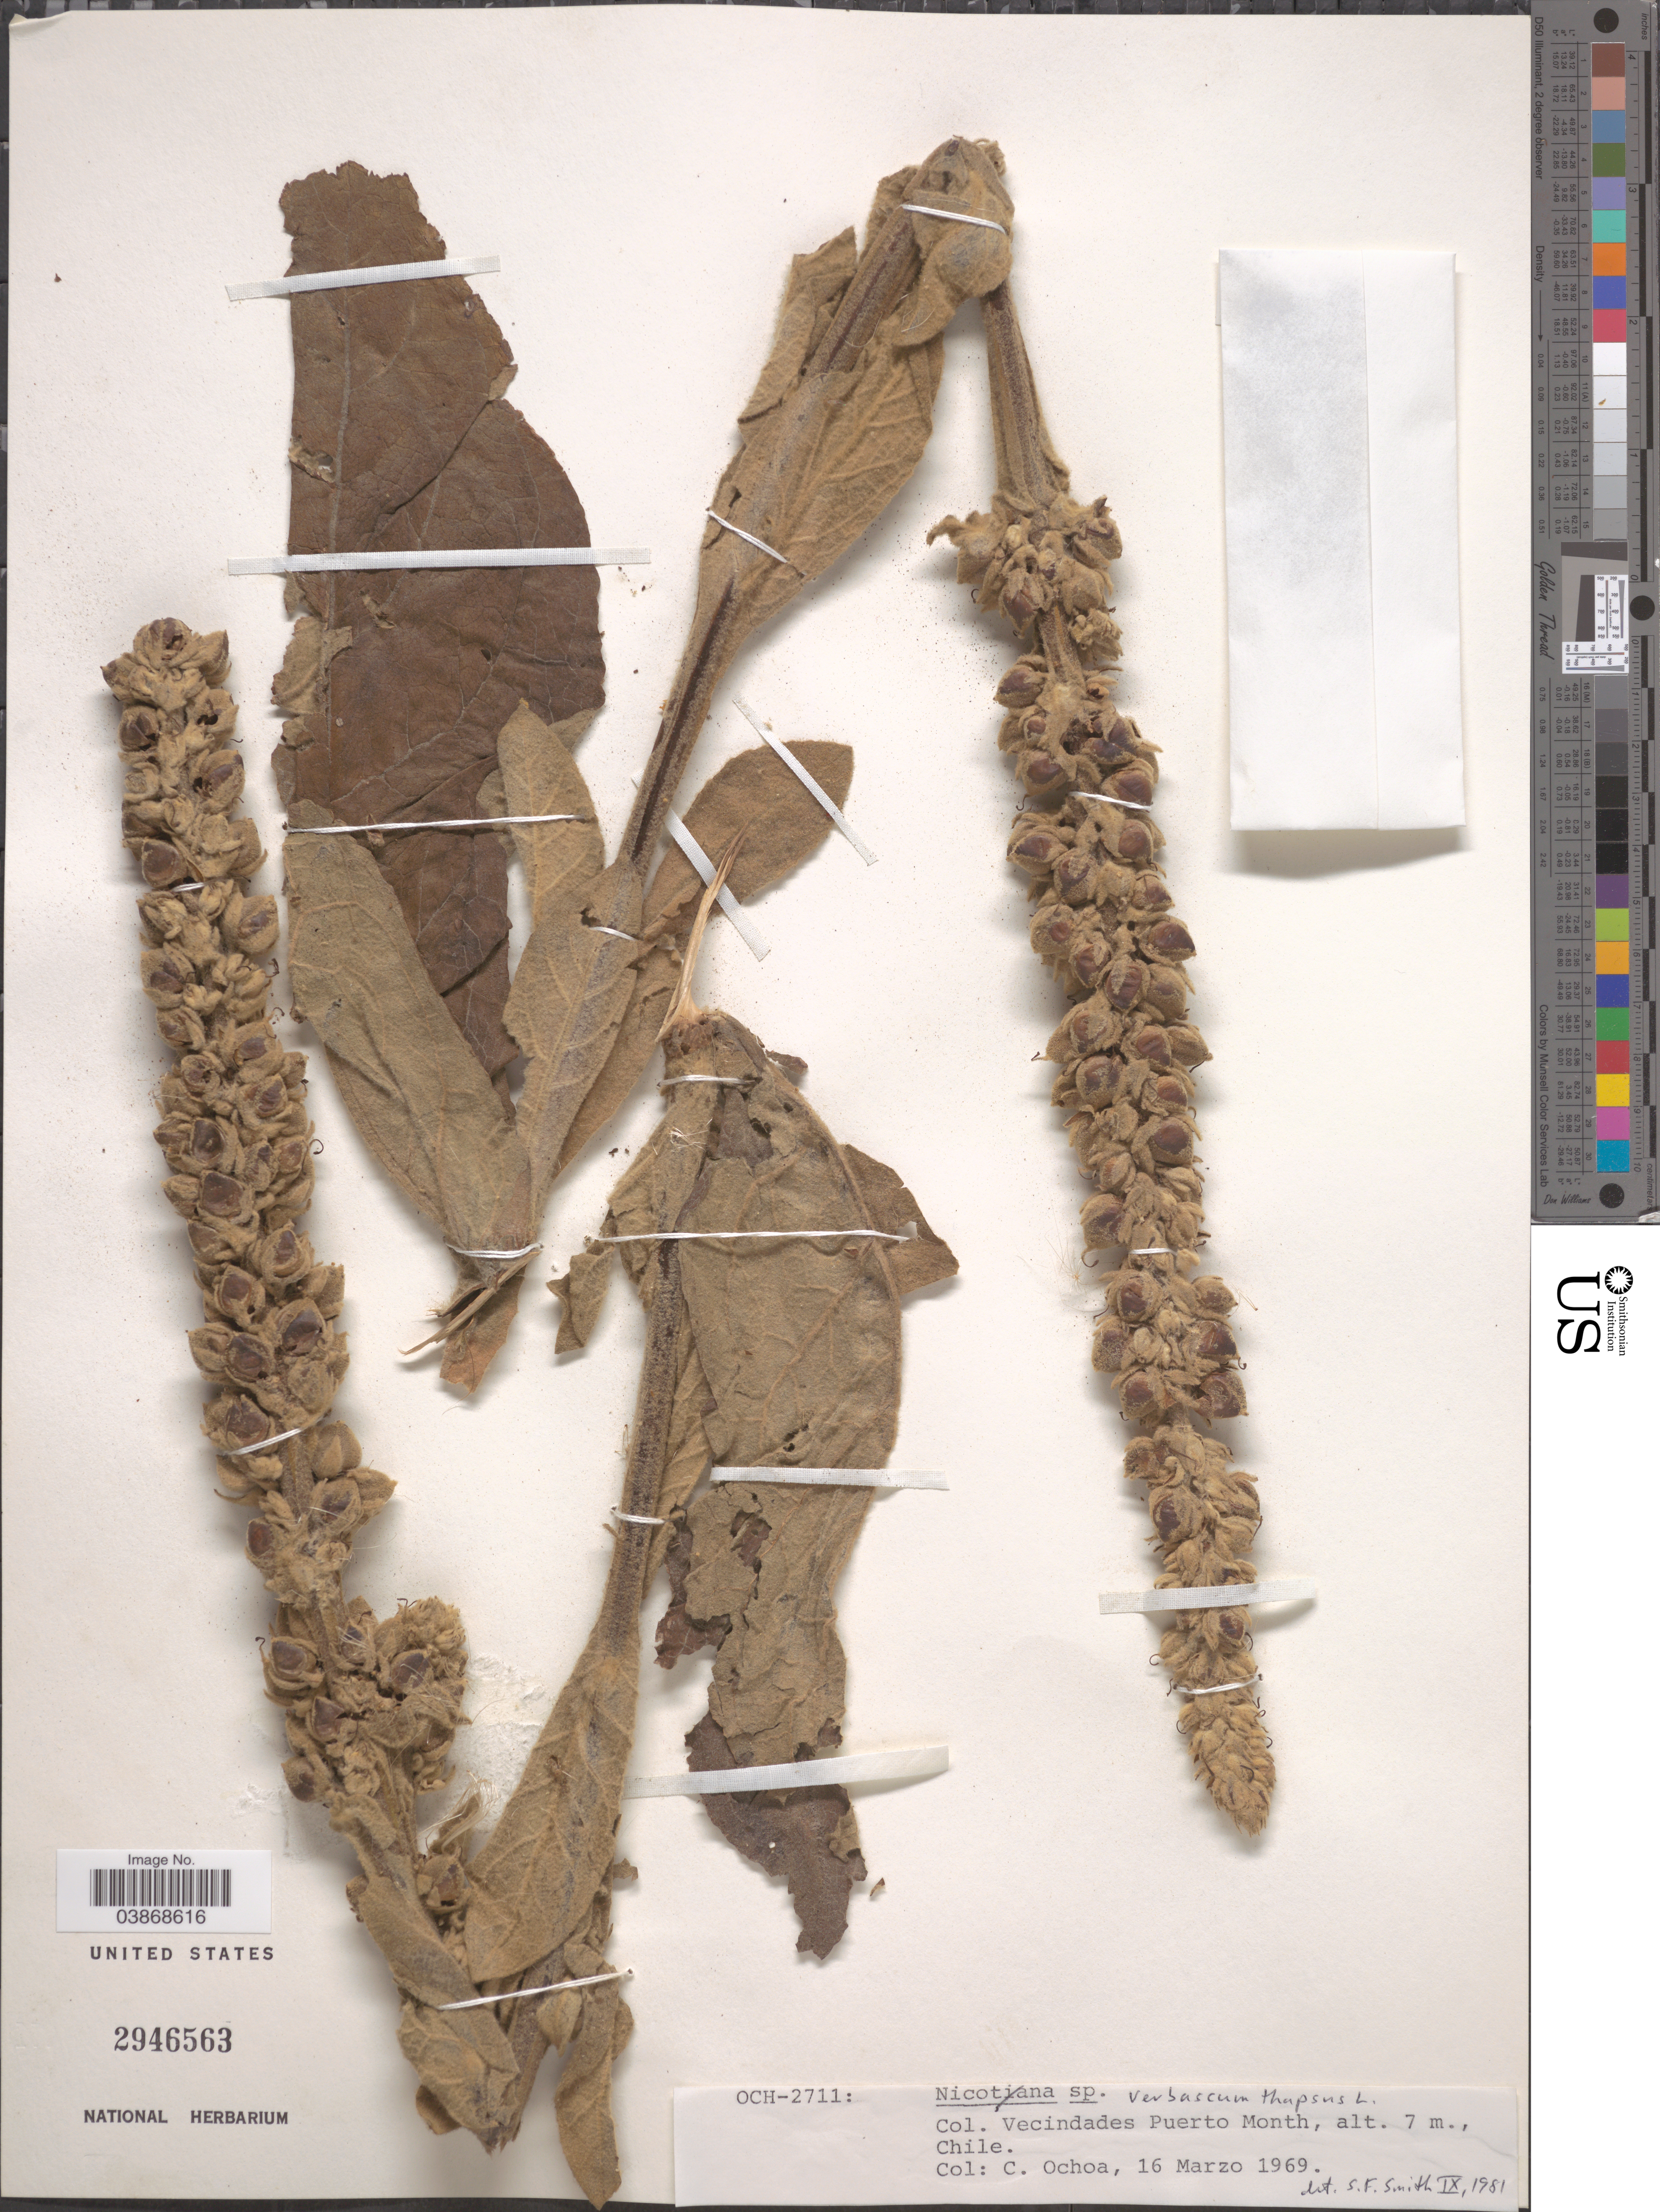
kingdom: Plantae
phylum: Tracheophyta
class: Magnoliopsida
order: Lamiales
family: Scrophulariaceae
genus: Verbascum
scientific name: Verbascum thapsus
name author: L.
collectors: C. Ochoa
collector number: OCH-2711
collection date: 1969-03-16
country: Chile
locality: Col. Vecindades Puerto Month.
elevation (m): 7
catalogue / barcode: US 2946563